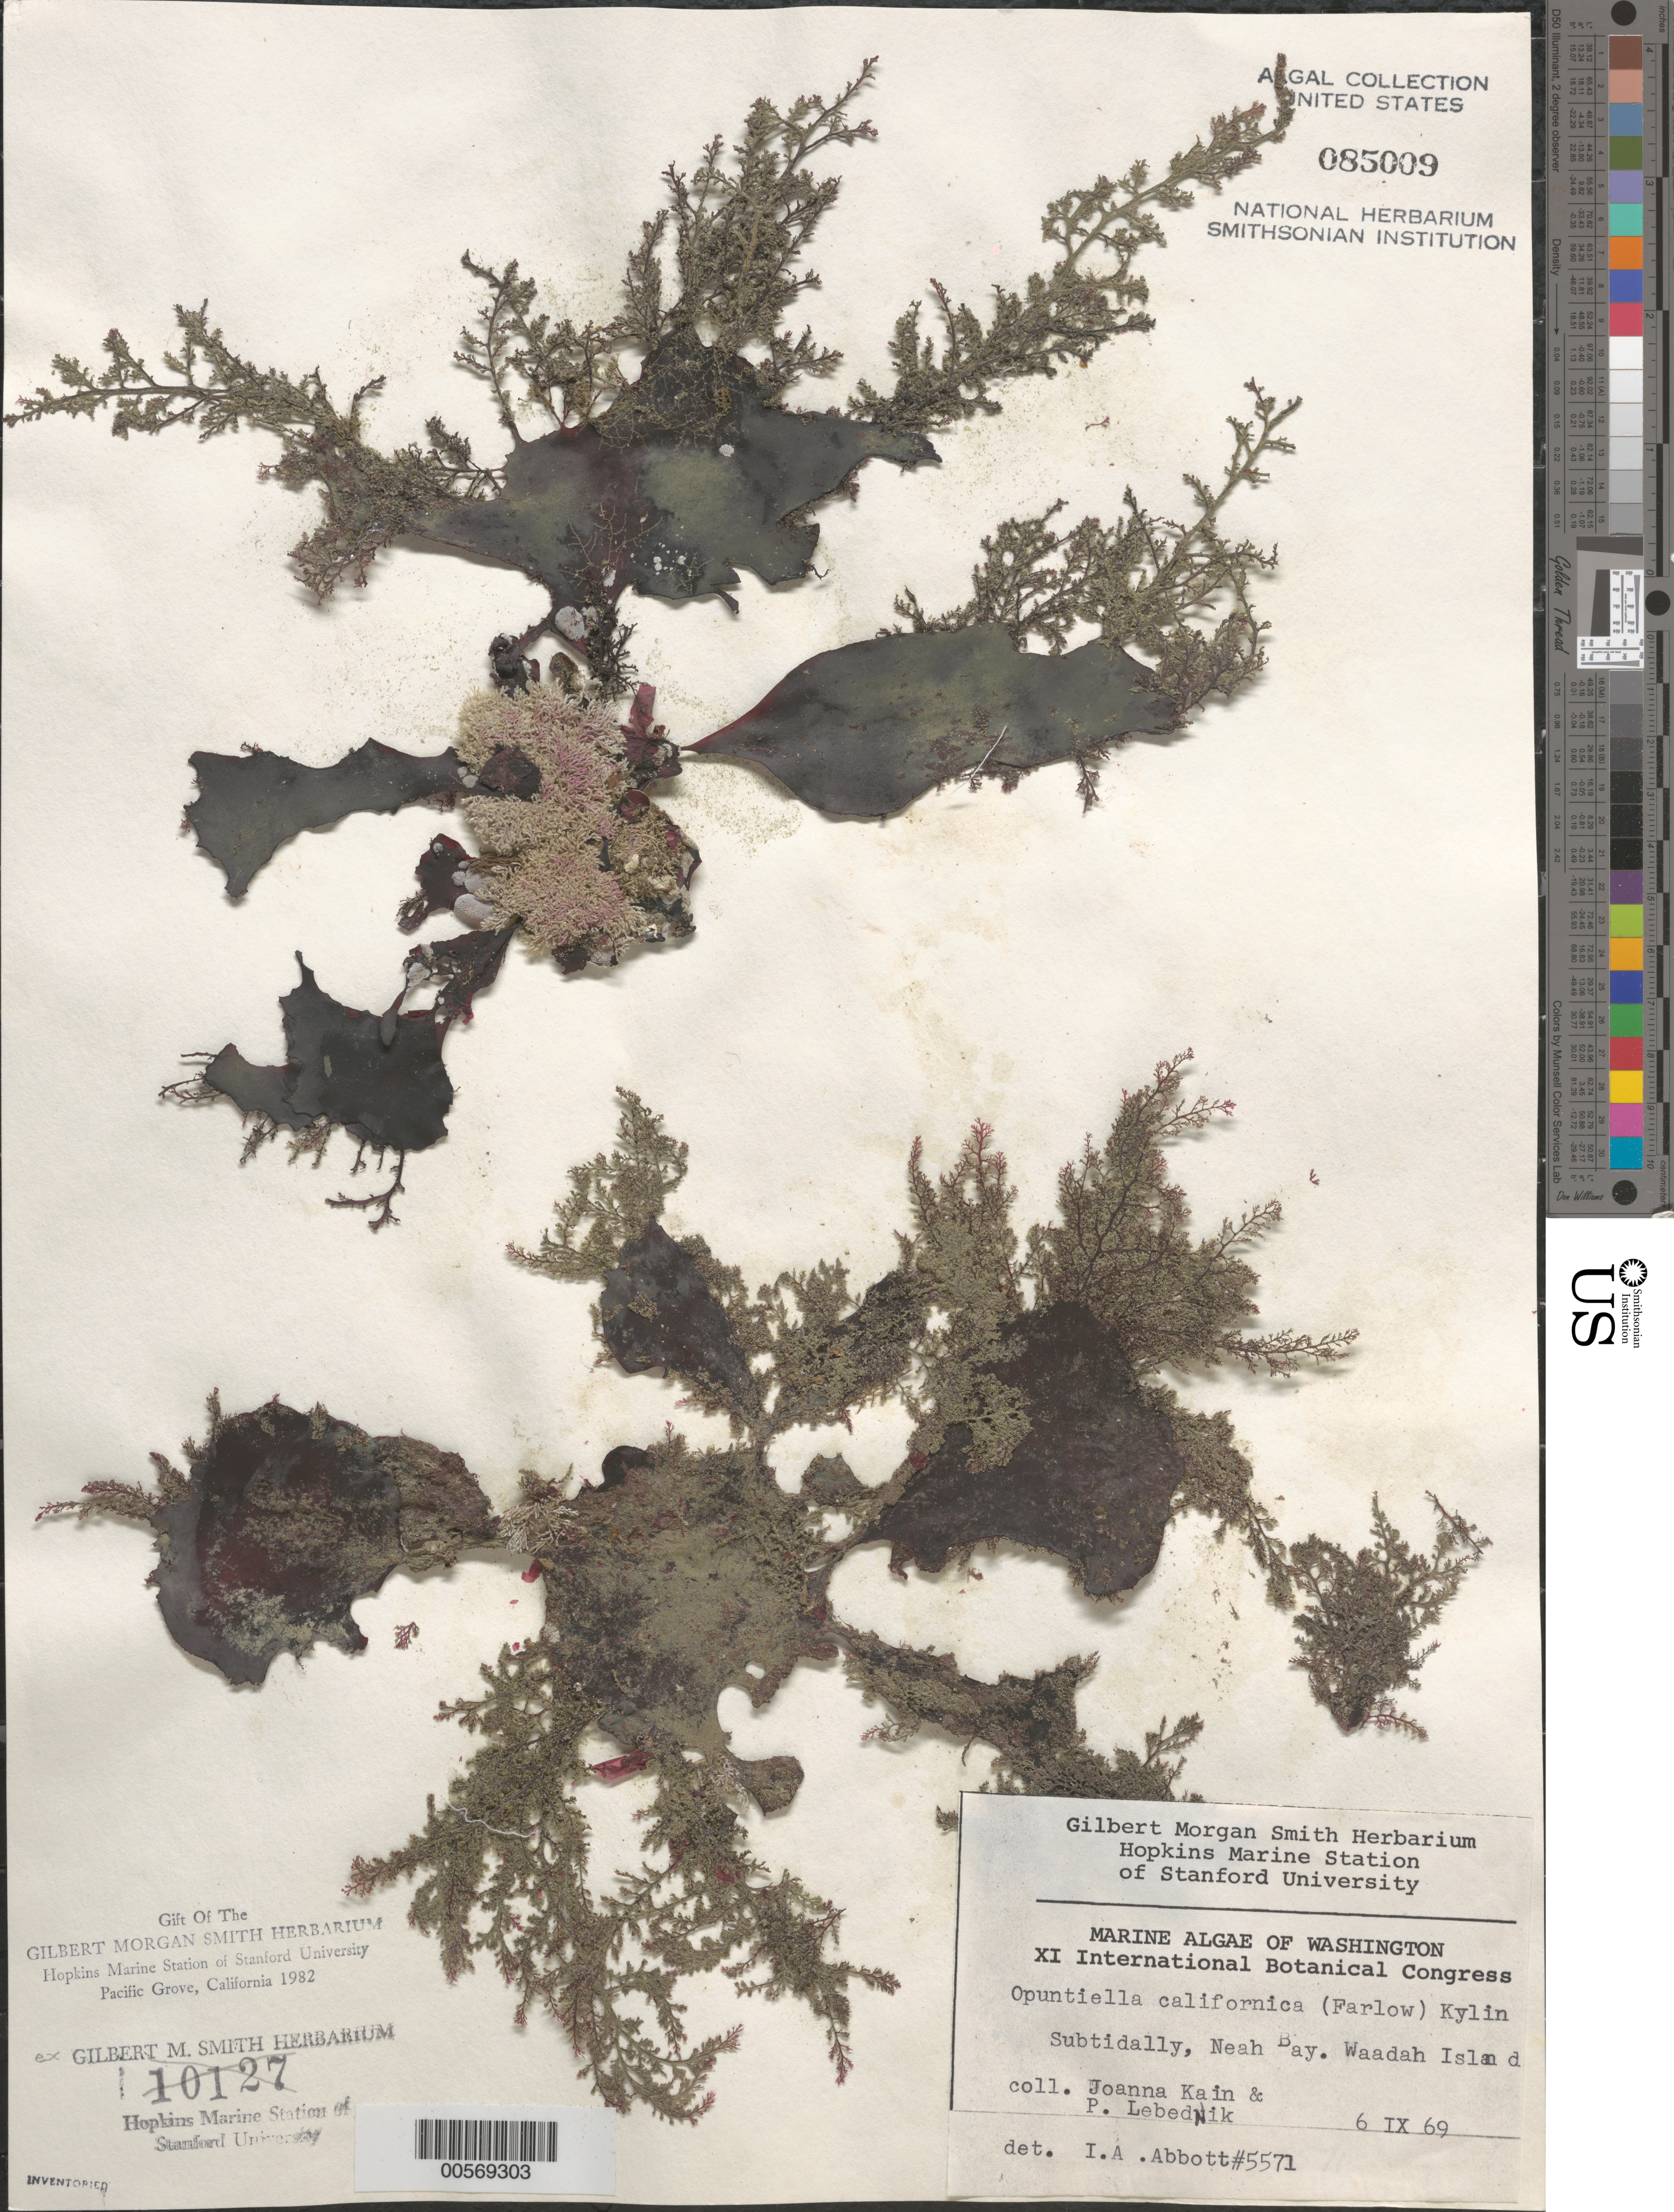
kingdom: Plantae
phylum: Rhodophyta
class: Florideophyceae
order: Gigartinales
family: Furcellariaceae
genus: Opuntiella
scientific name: Opuntiella californica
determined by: Abbott, Isabella A.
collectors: J.M. Kain & P. Lebednik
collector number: IAA 5571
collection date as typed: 06 Sep 1969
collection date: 1969-09-06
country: United States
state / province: Washington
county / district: Clallam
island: Waadah Island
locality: Neah Bay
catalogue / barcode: US 85009